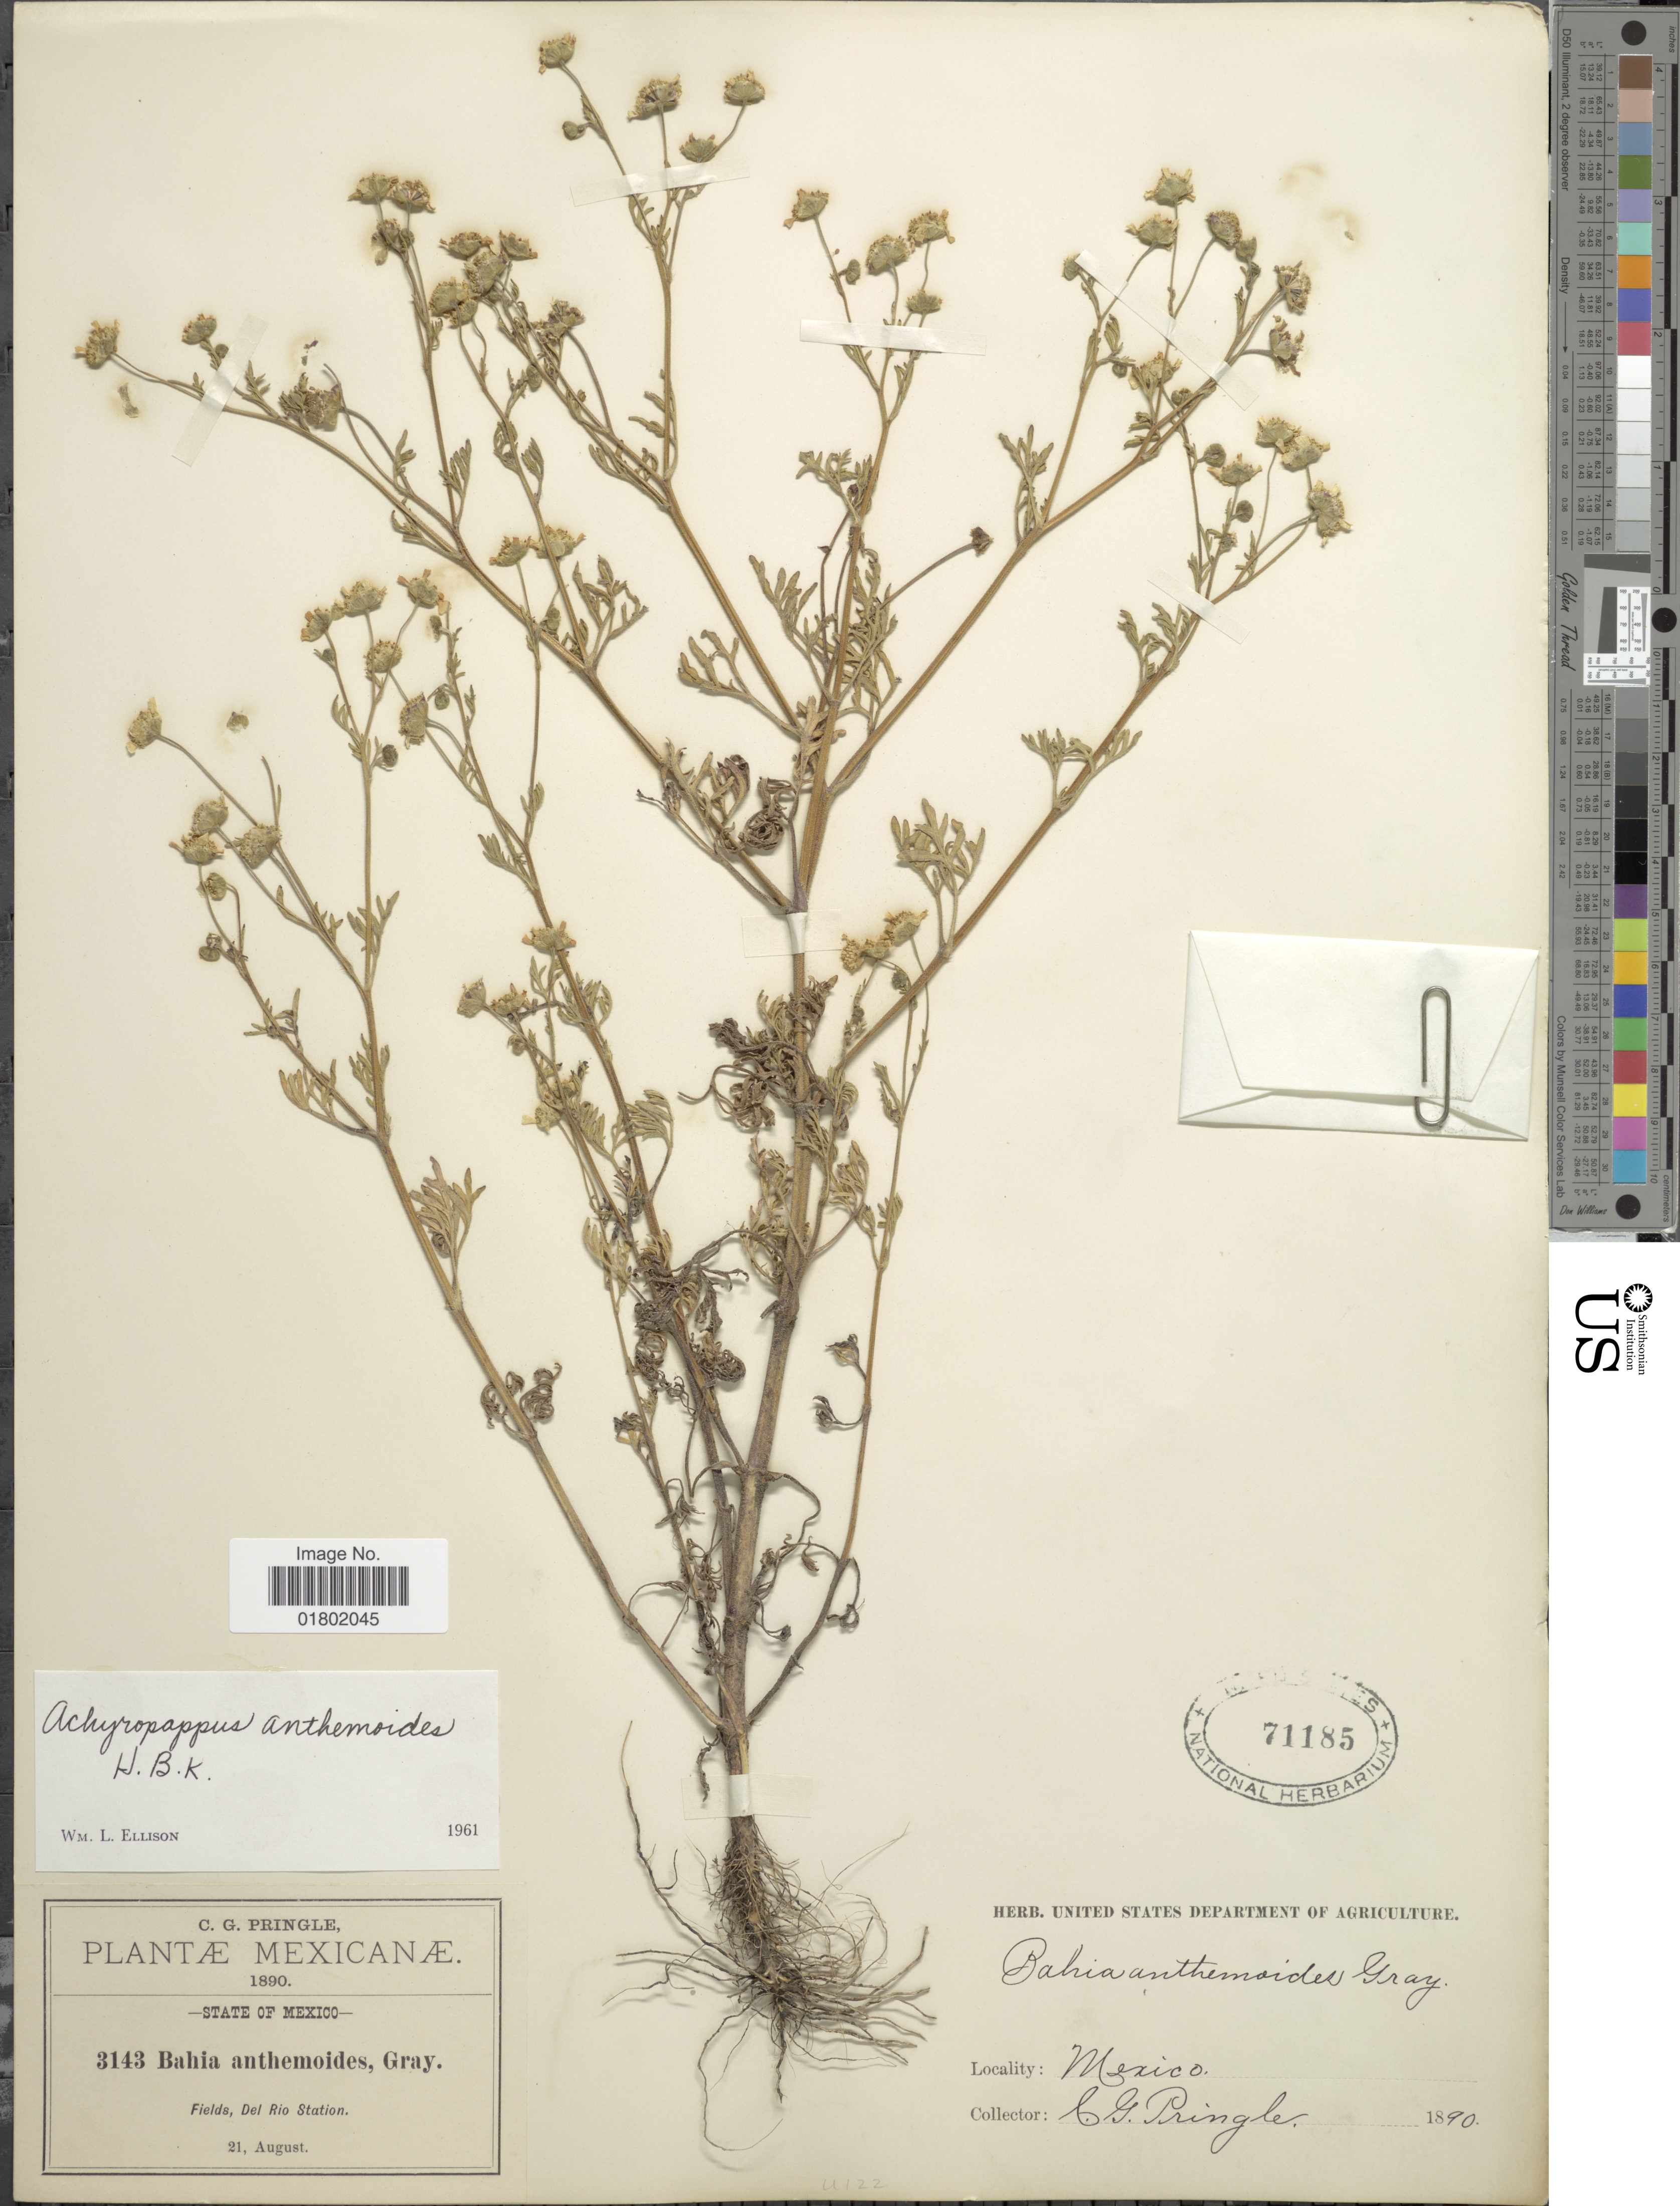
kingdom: Plantae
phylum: Tracheophyta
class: Magnoliopsida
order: Asterales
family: Asteraceae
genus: Bahia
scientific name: Bahia anthemoides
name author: (Kunth) A. Gray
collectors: C. G. Pringle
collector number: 3143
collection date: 1890-08-21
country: Mexico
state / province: México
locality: State of Mexico, Del Rio Station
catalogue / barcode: US 71185